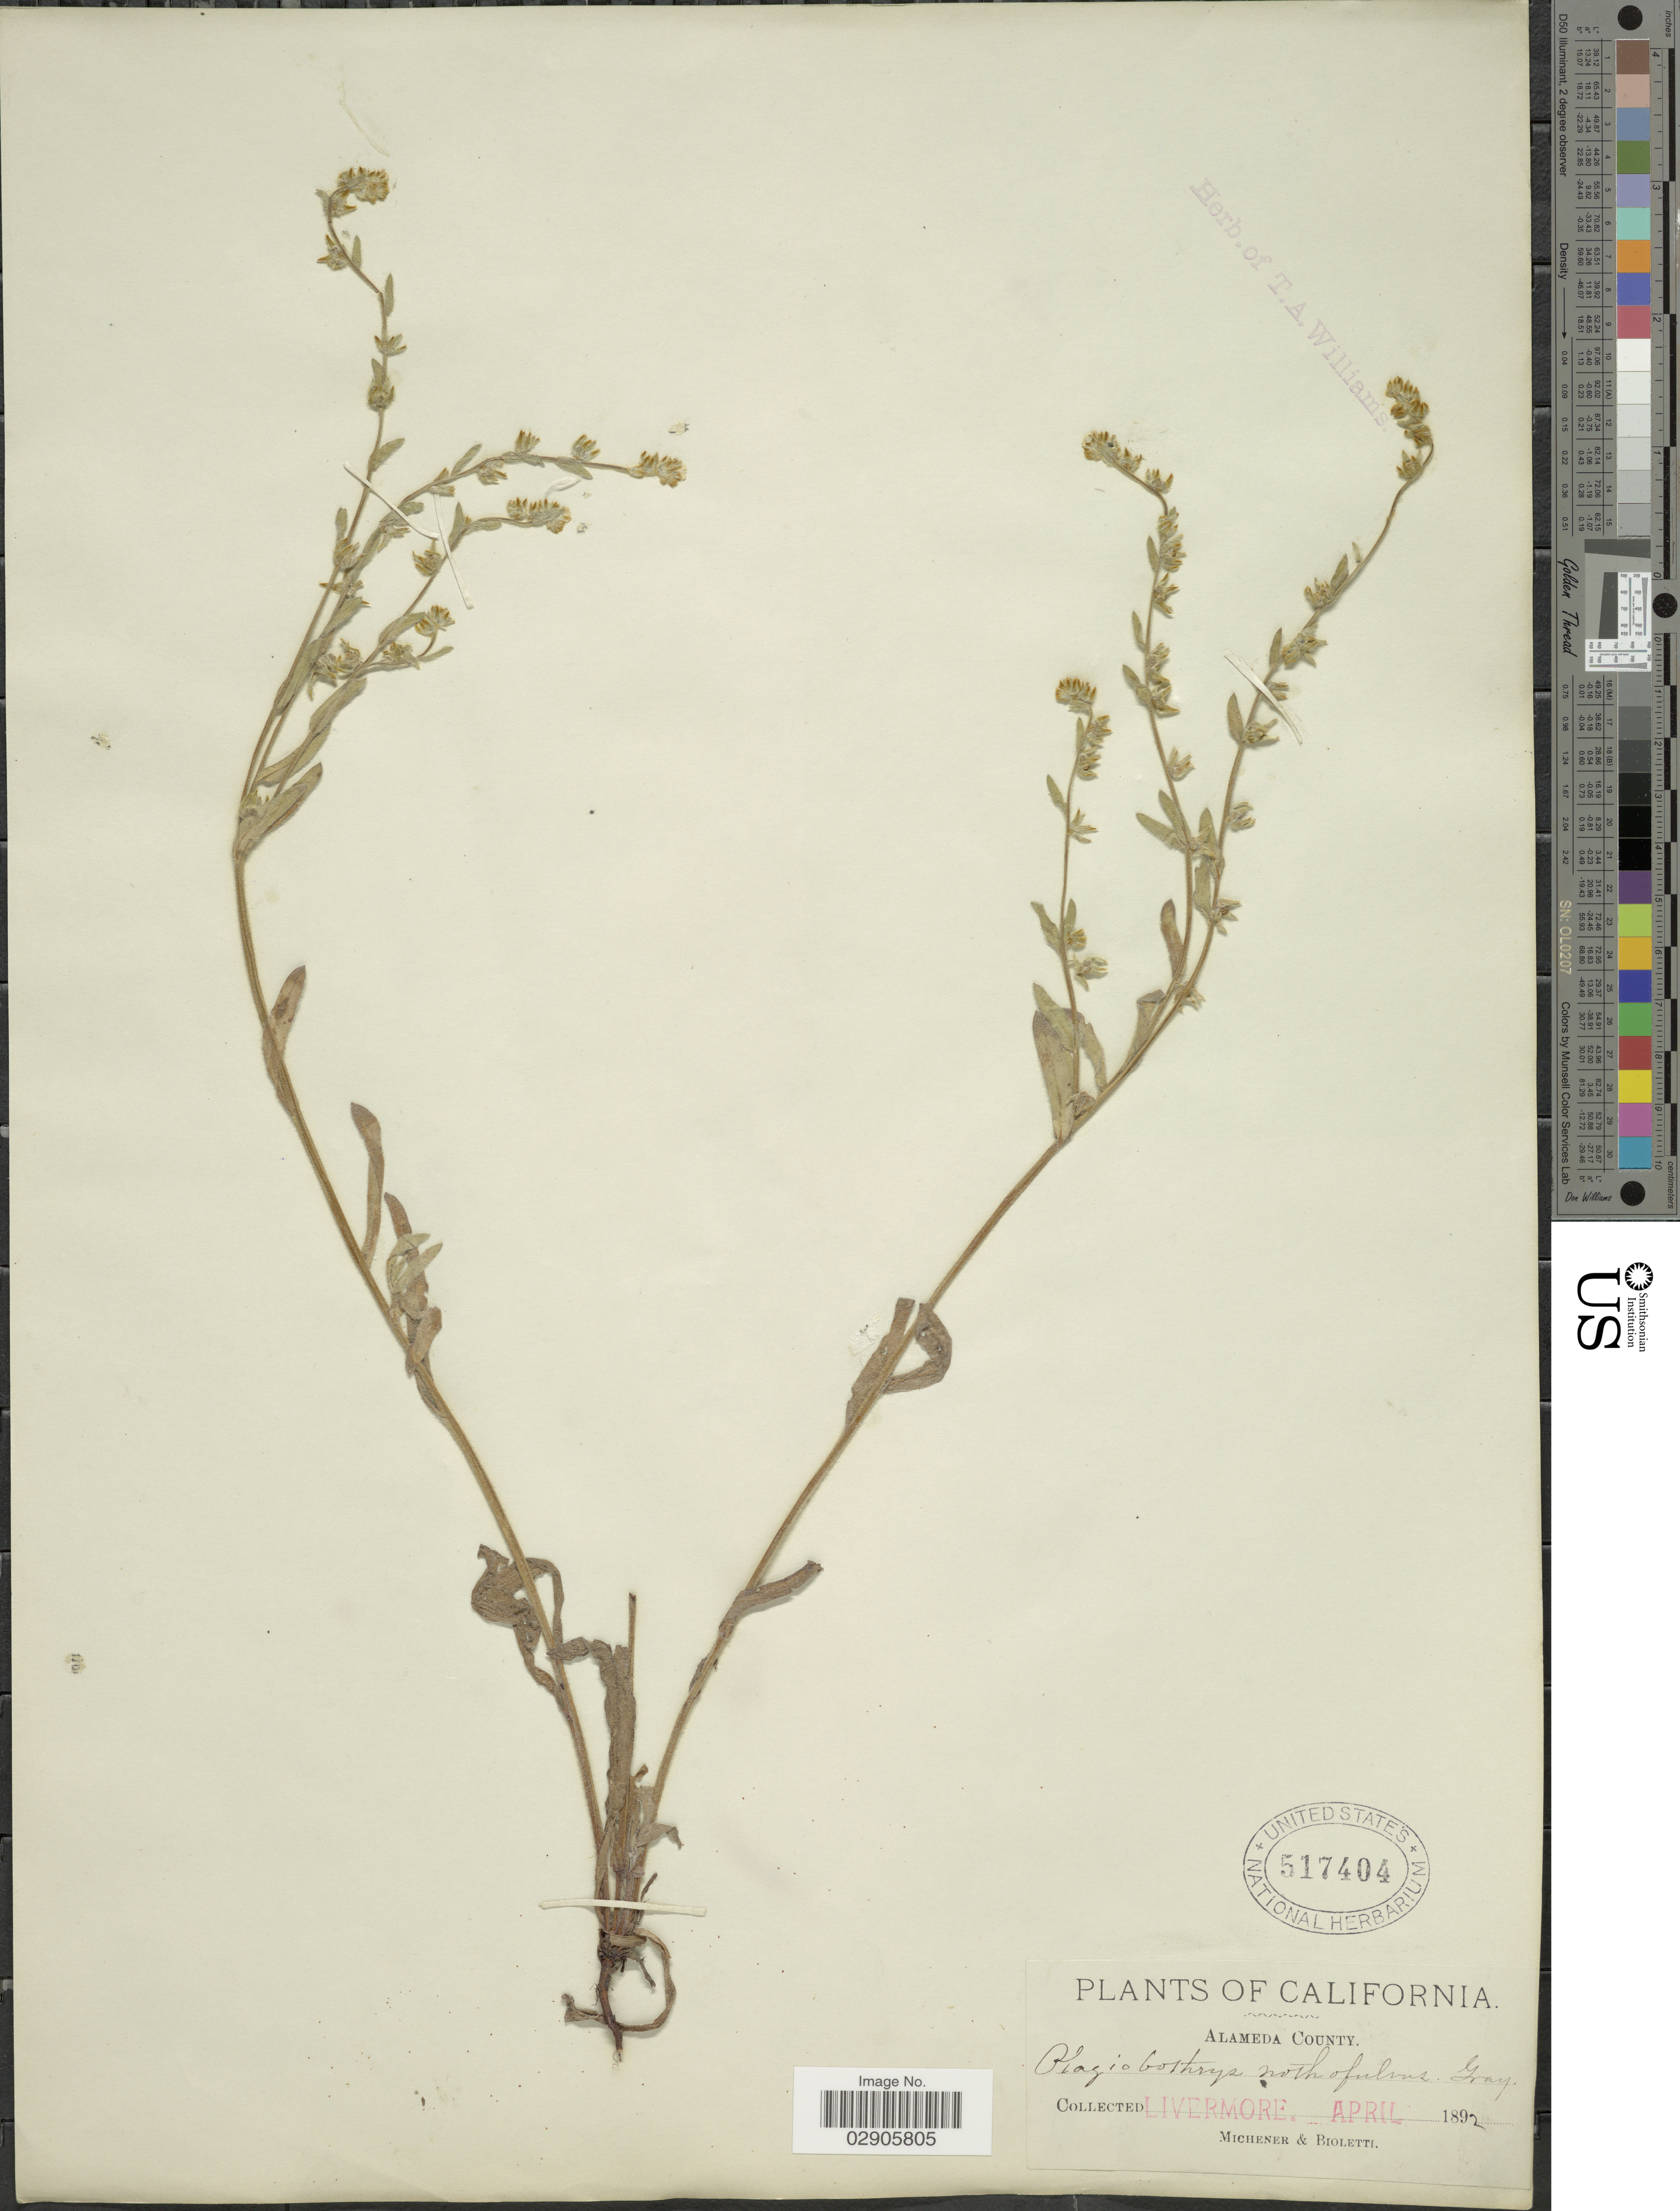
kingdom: Plantae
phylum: Tracheophyta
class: Magnoliopsida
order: Boraginales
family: Boraginaceae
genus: Plagiobothrys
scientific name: Plagiobothrys nothofulvus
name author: (A. Gray) A. Gray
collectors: -. Michener & Broletti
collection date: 1892-04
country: United States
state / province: California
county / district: Alameda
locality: Alameda County. Livermore.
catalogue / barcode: US 517404